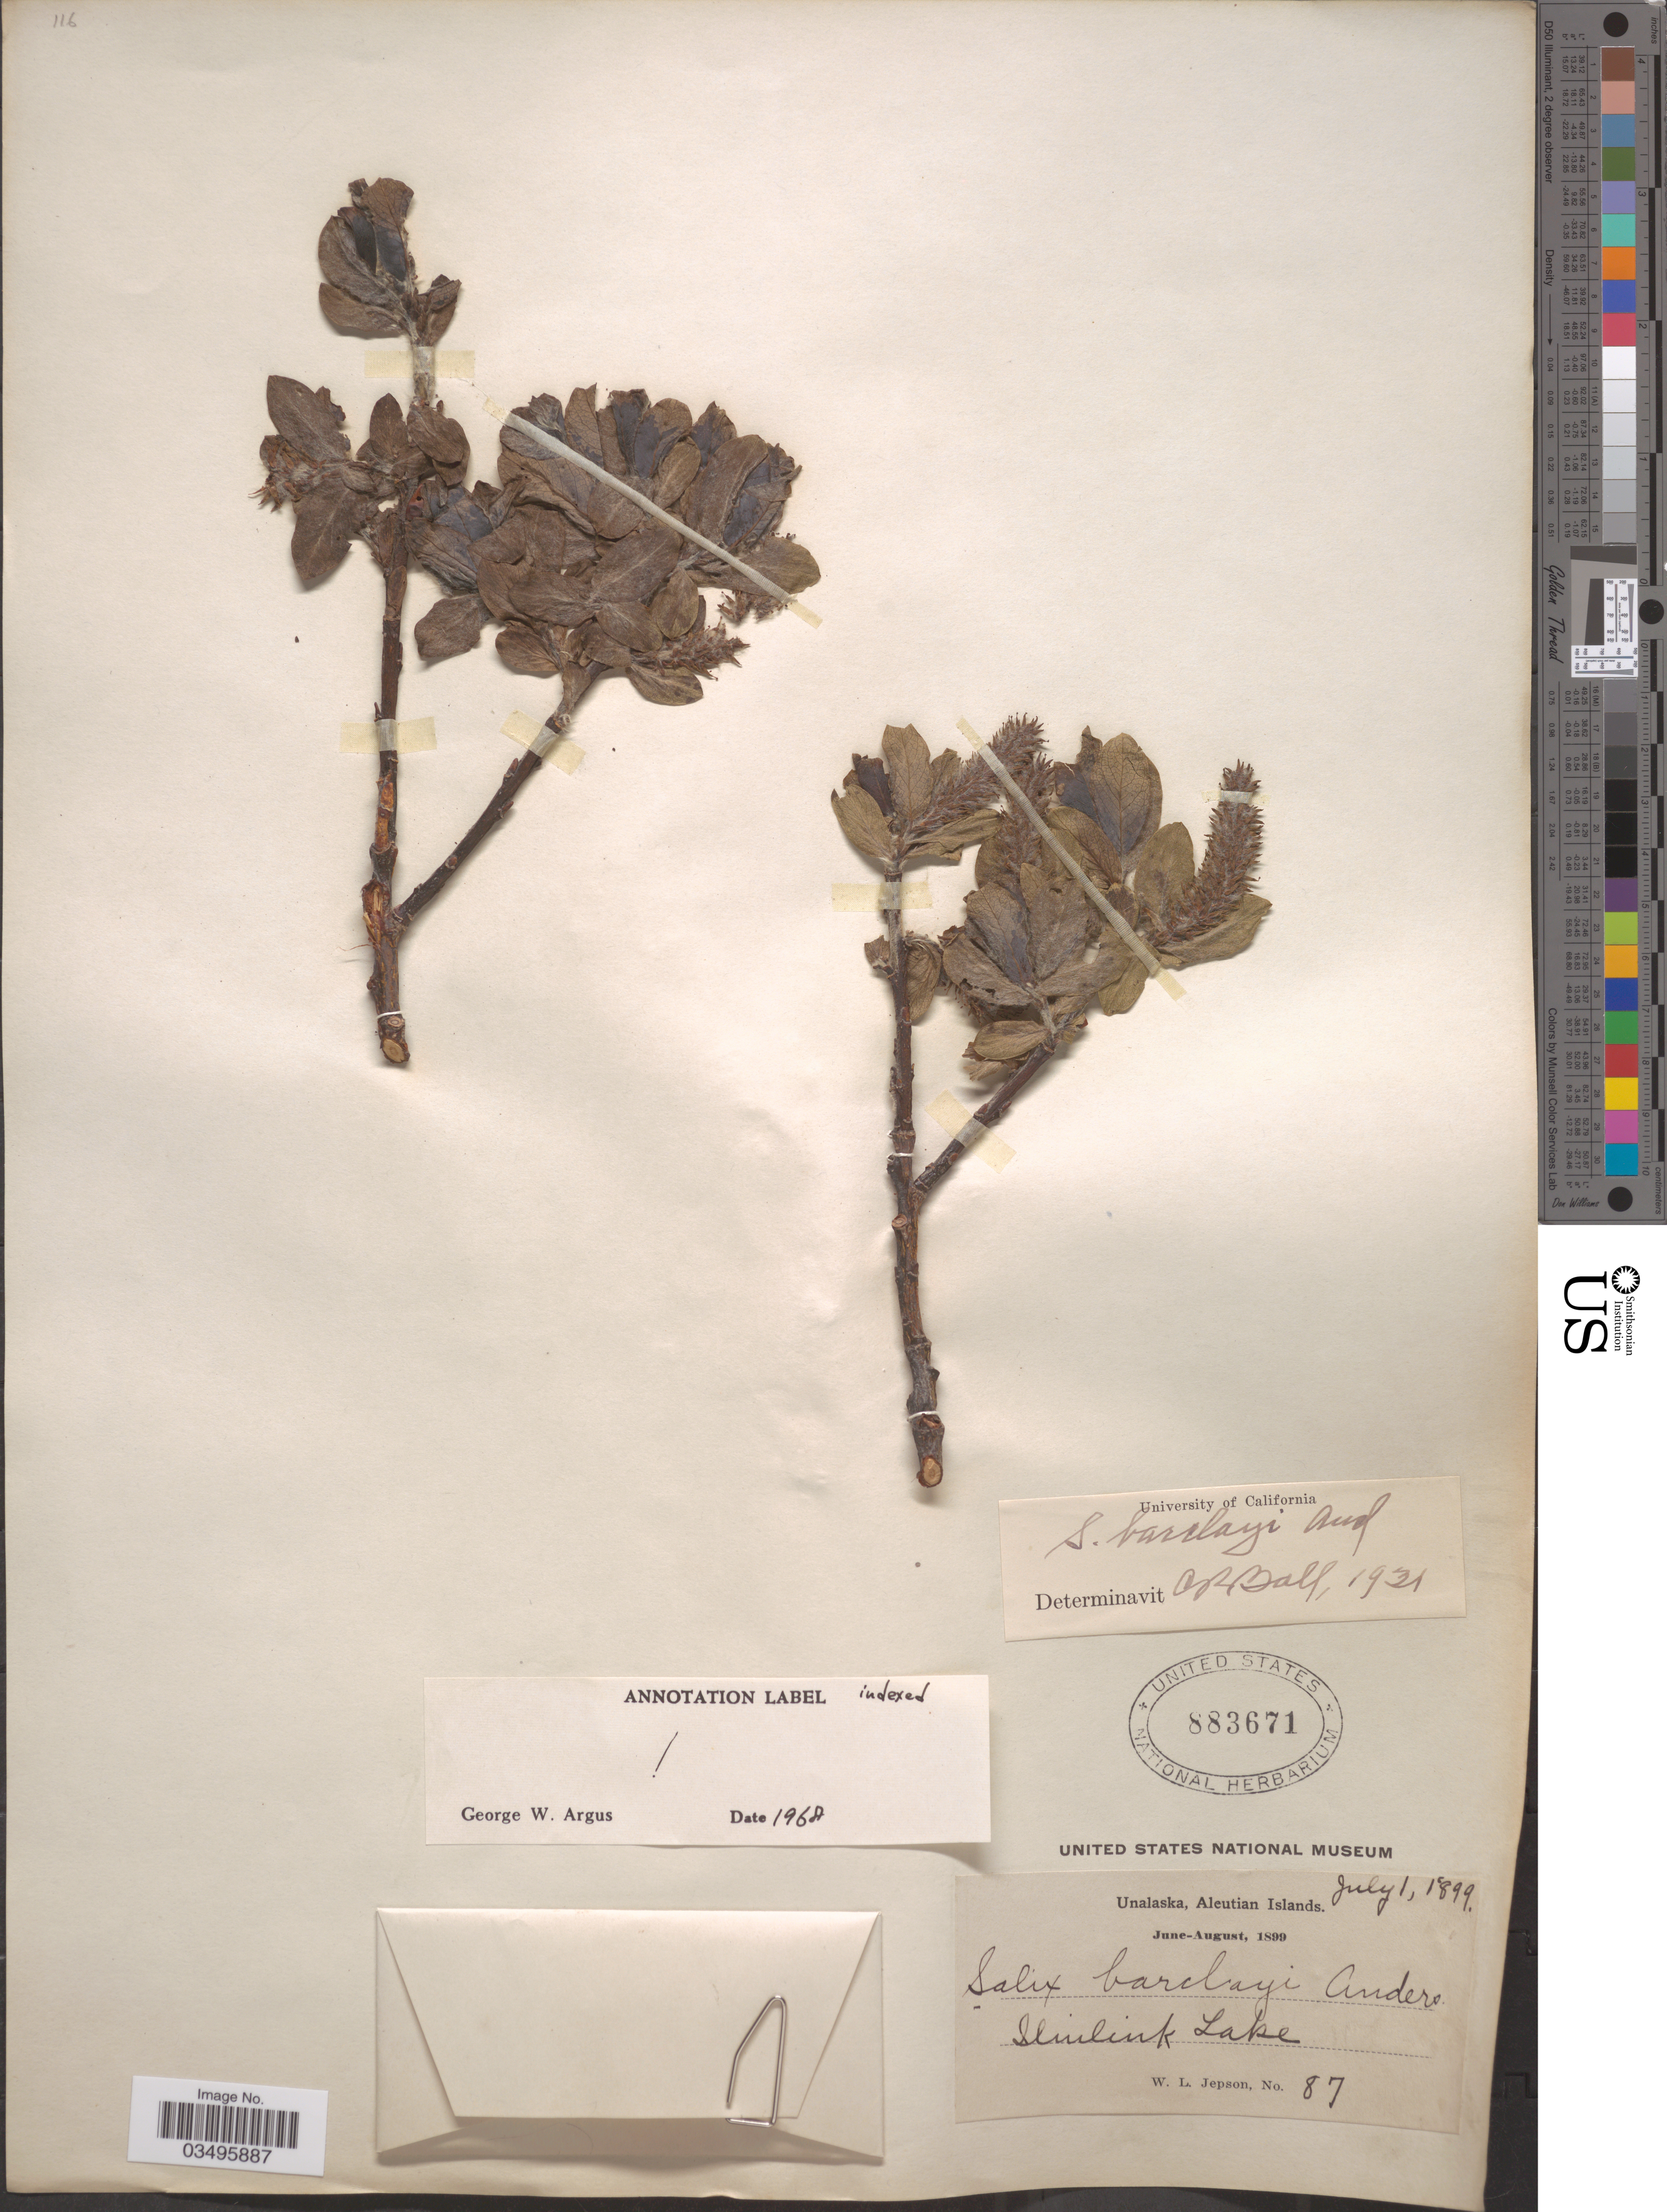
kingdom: Plantae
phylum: Tracheophyta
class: Magnoliopsida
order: Malpighiales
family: Salicaceae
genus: Salix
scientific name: Salix barclayi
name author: Andersson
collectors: W. L. Jepson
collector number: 87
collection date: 1899-07-01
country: United States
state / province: Alaska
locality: Unalaska, Aleutian Islands. Iliuliuk Lake.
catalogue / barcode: US 883671